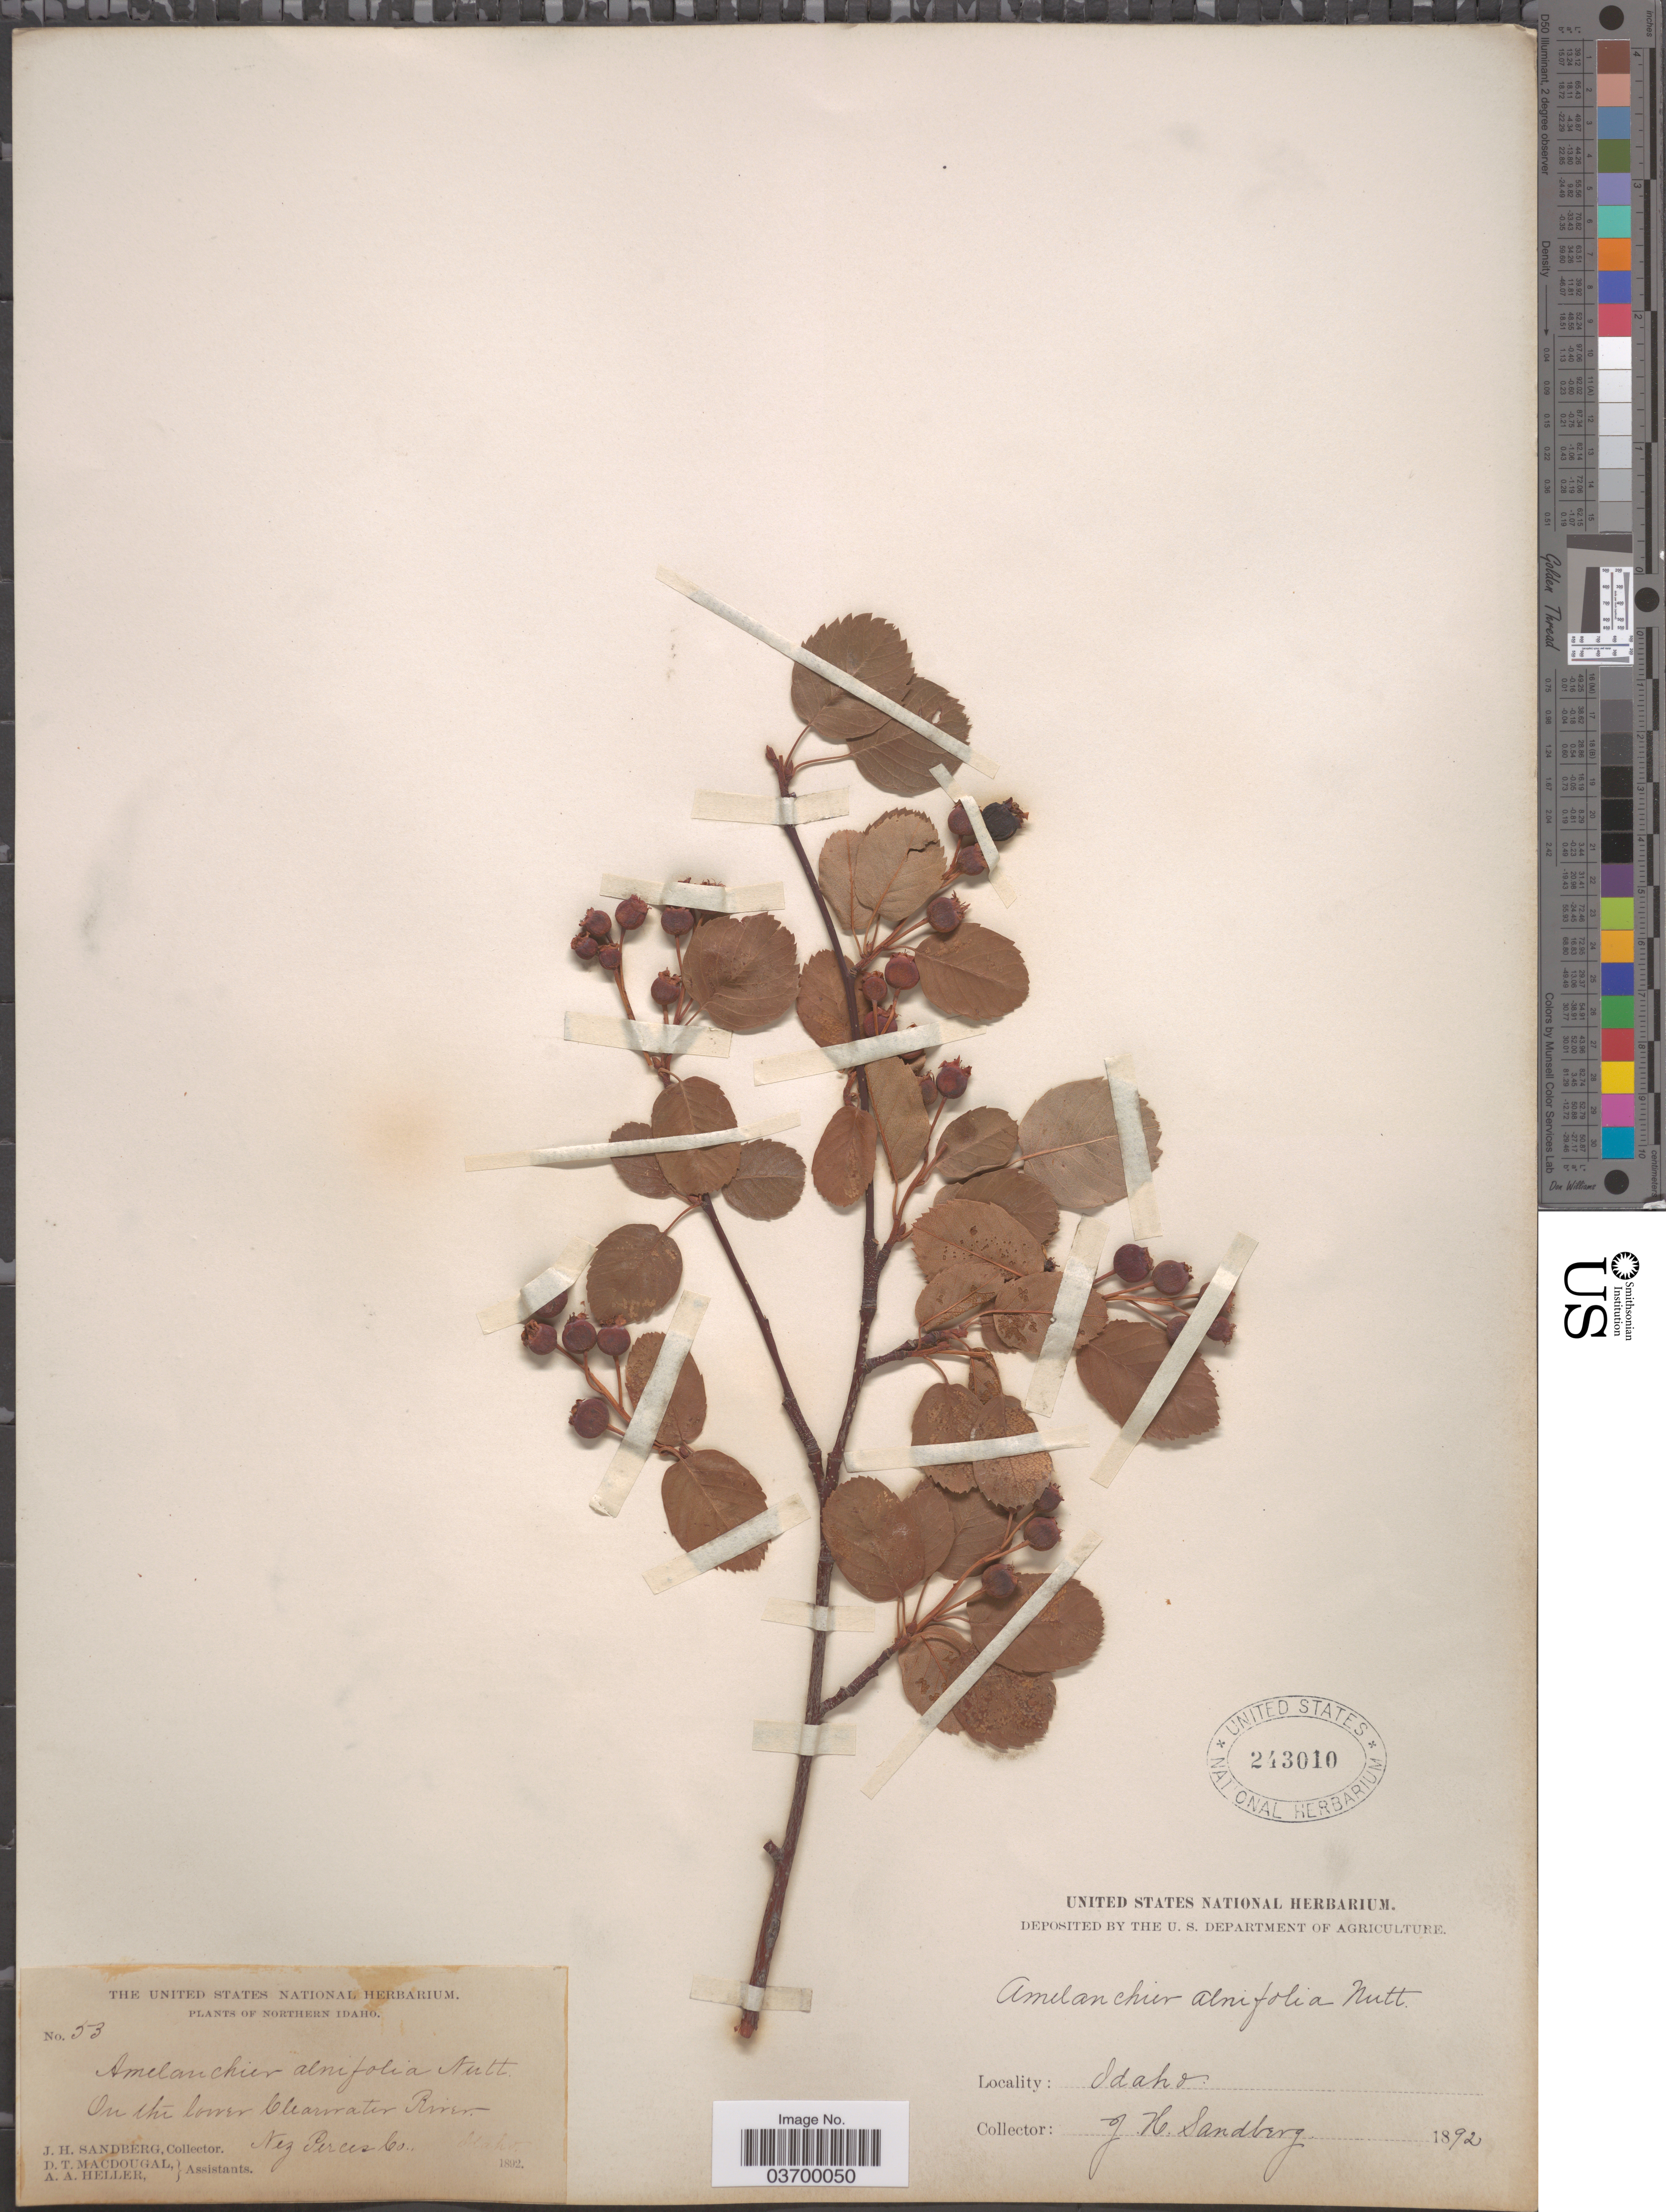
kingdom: Plantae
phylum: Tracheophyta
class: Magnoliopsida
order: Rosales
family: Rosaceae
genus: Amelanchier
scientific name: Amelanchier alnifolia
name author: (Nutt.) Nutt. ex M. Roem.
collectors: J. H. Sandberg, D. T. MacDougal & A. A. Heller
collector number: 53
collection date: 1892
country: United States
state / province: Idaho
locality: Northern Idaho. On the lower Clearwater River. Nez Perces Co.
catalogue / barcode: US 243010